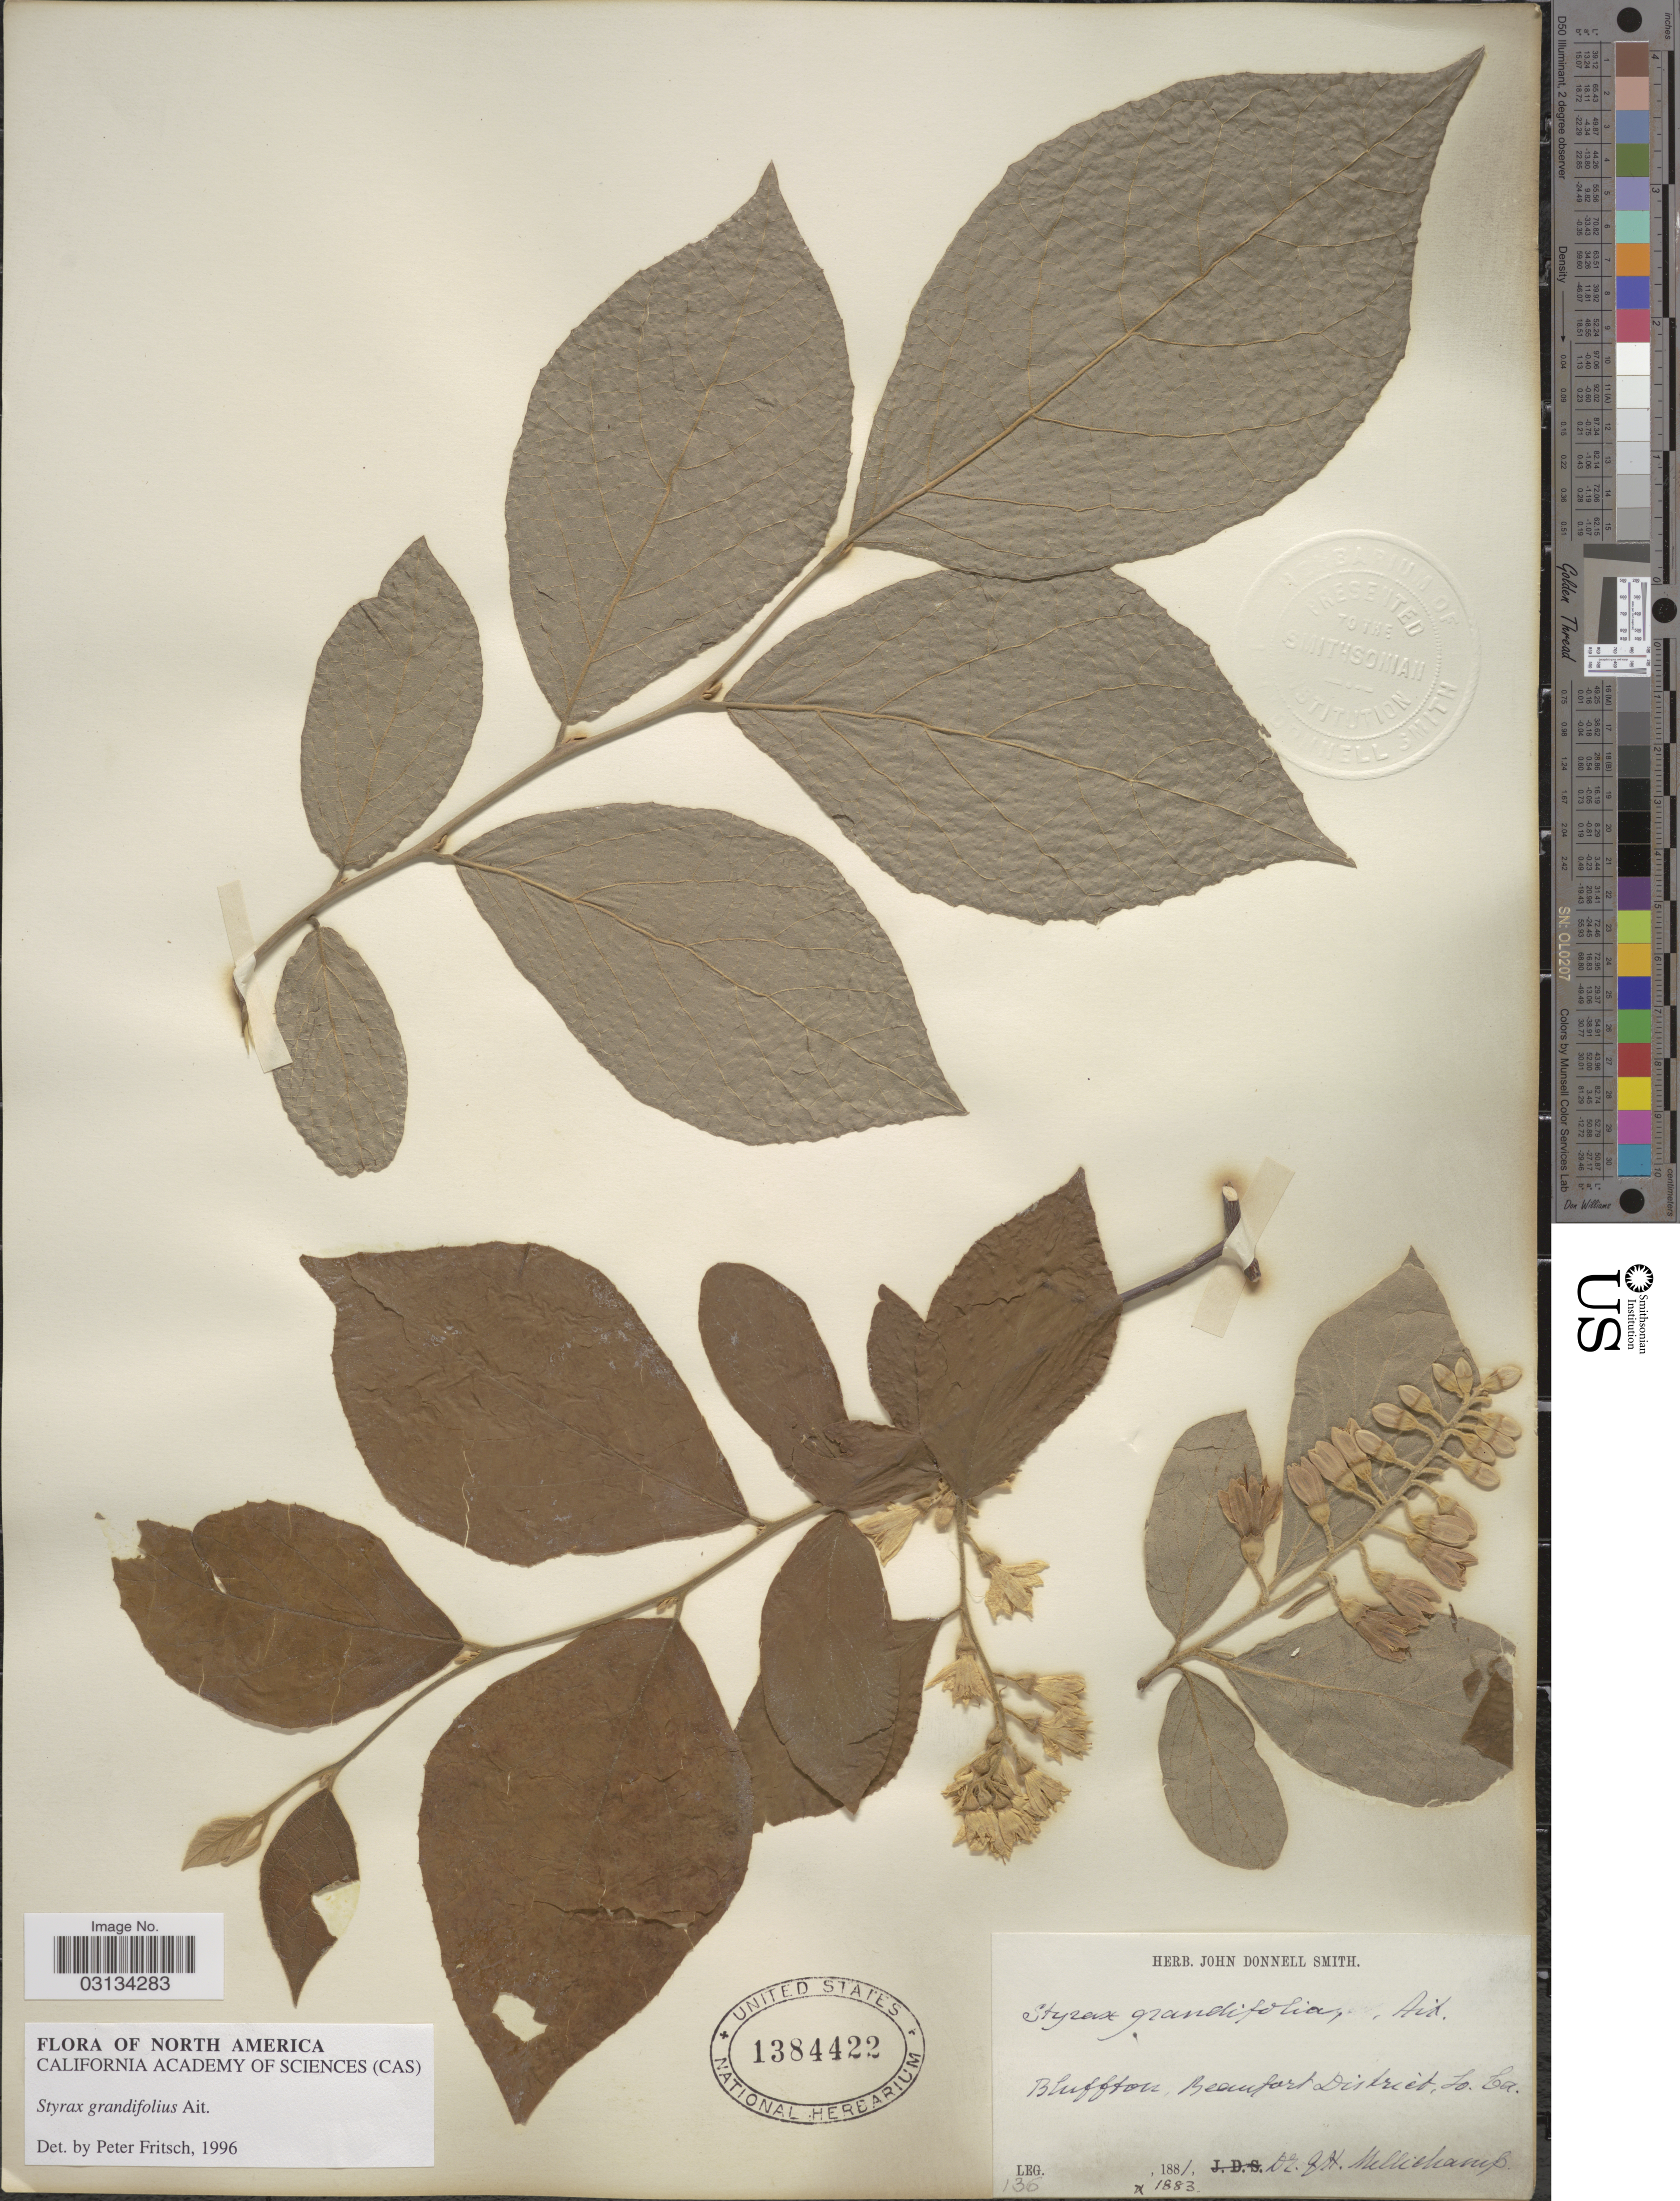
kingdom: Plantae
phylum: Tracheophyta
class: Magnoliopsida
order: Ericales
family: Styracaceae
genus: Styrax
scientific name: Styrax grandifolius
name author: Aiton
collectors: J. H. Mellichamp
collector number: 136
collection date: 1881/1883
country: United States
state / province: South Carolina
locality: Bluffton. Beaufort District, So. Car.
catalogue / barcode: US 1384422